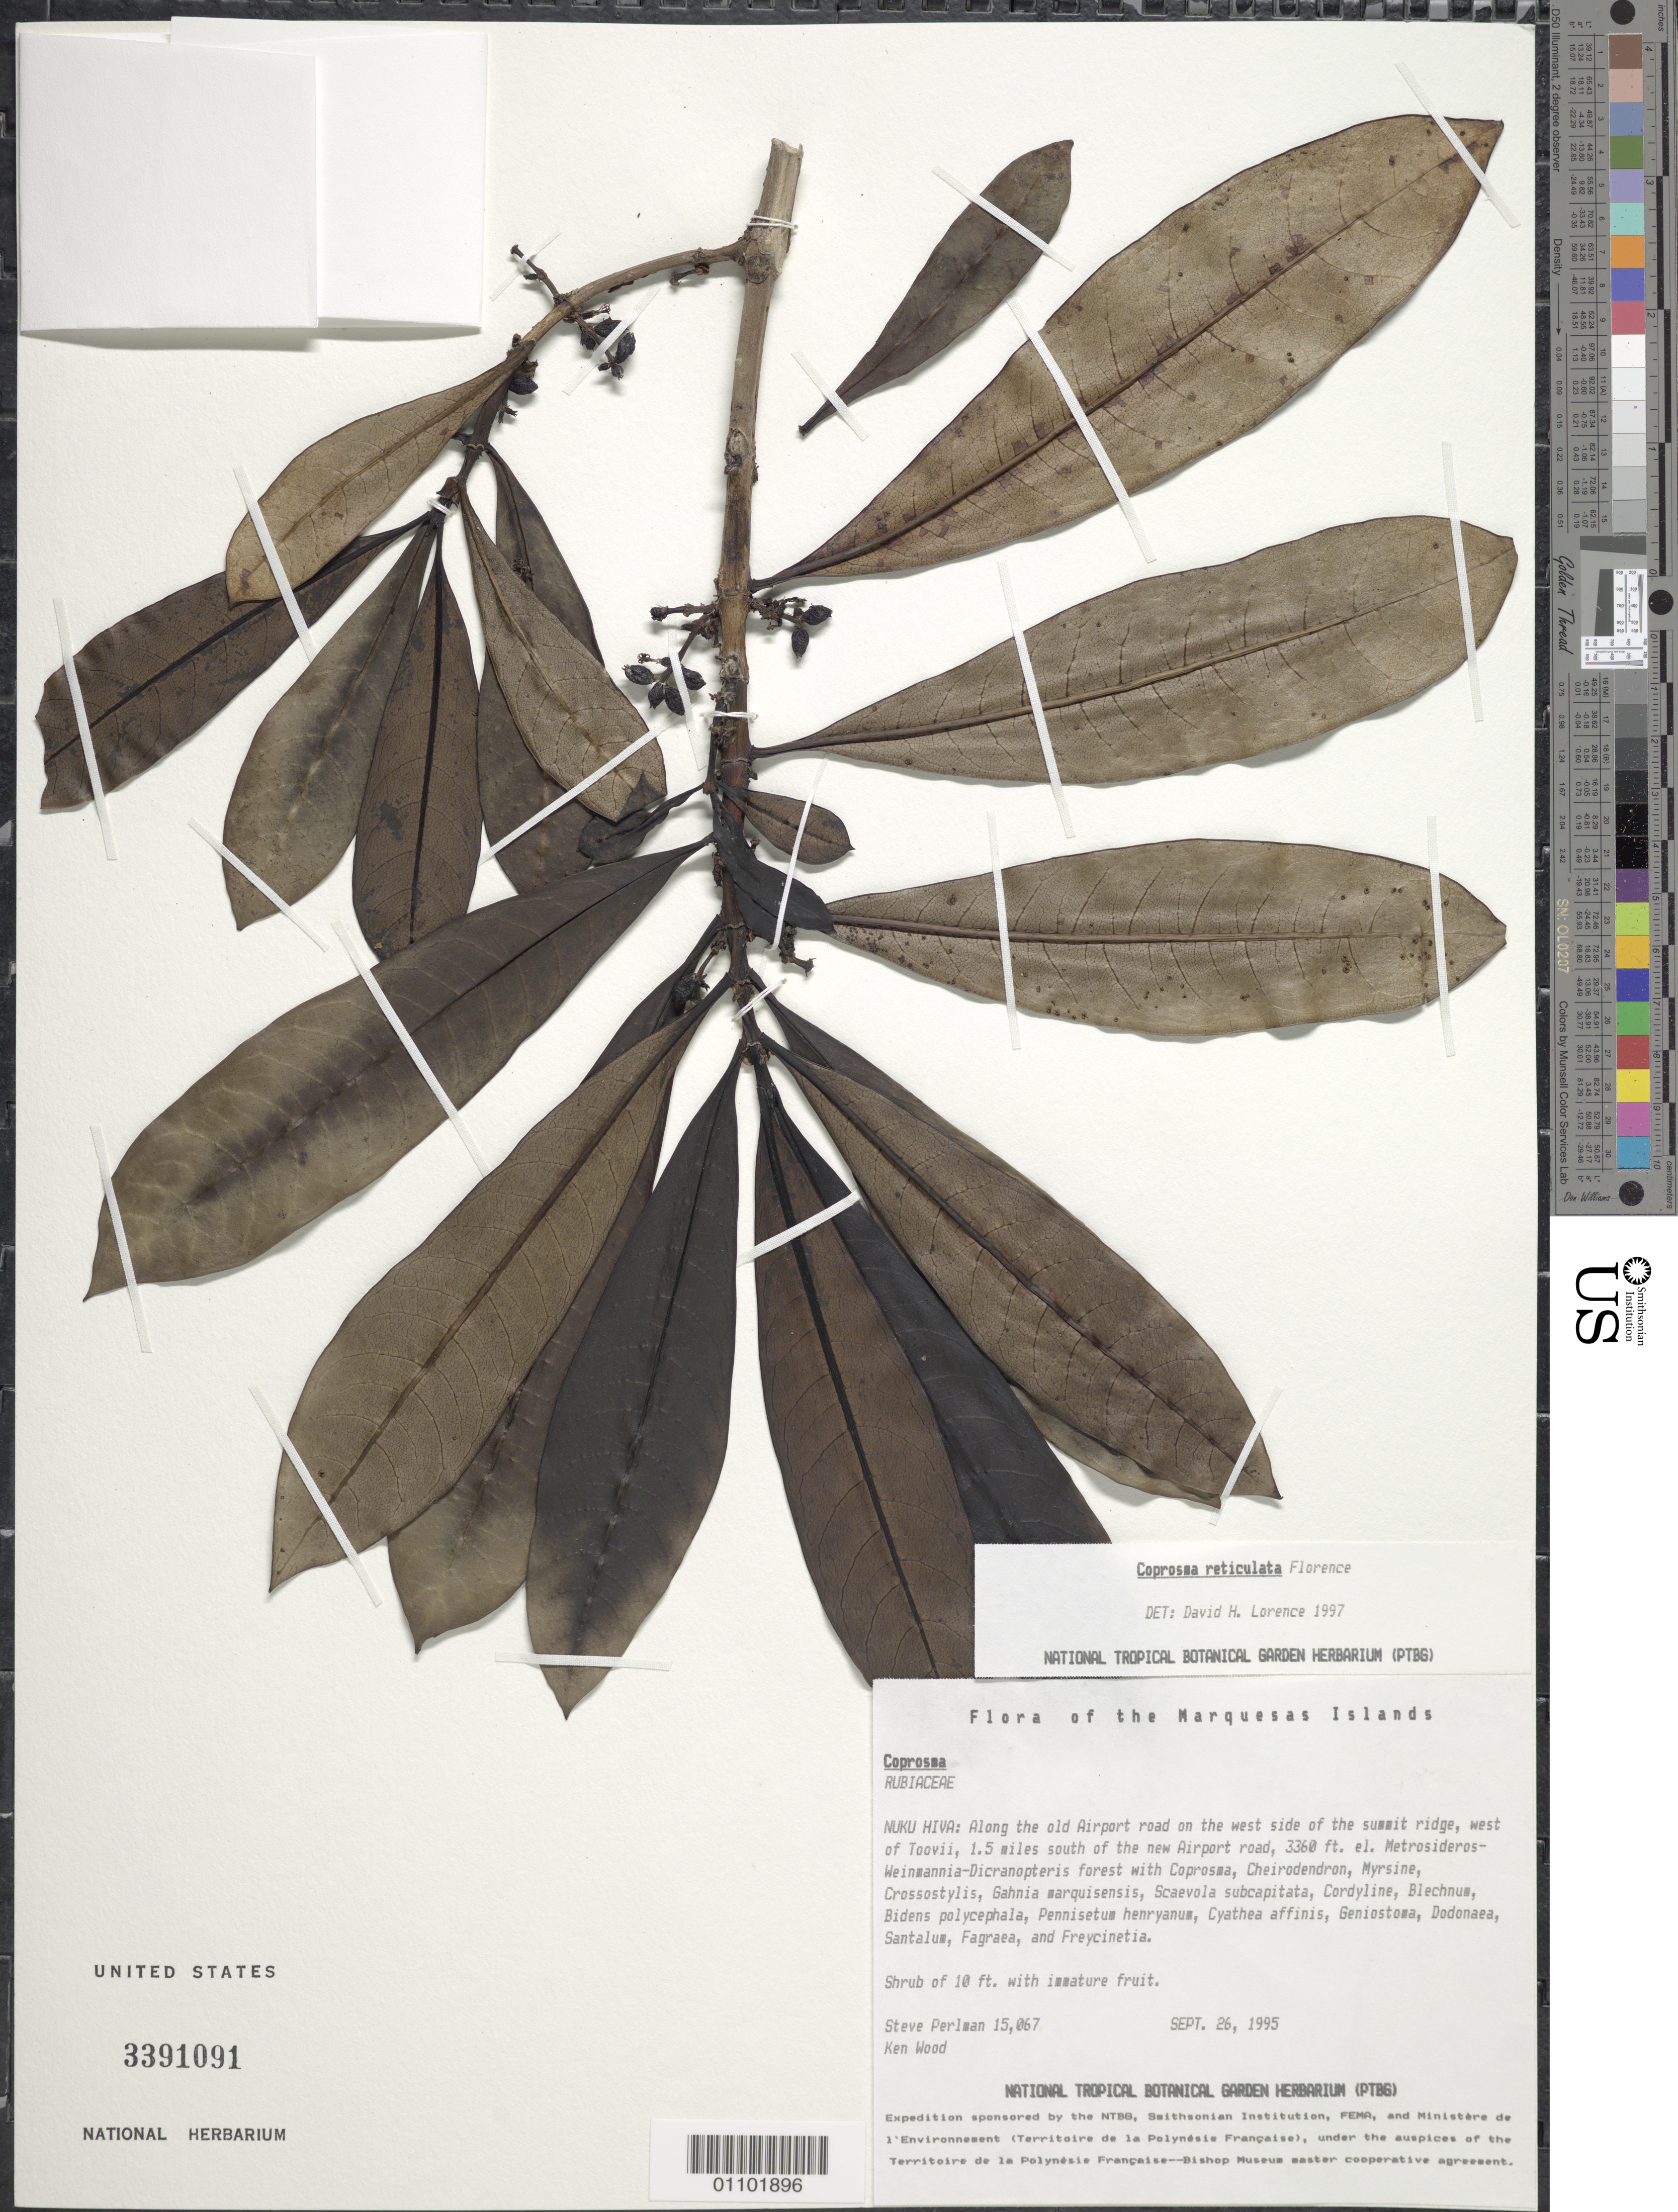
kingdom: Plantae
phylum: Tracheophyta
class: Magnoliopsida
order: Gentianales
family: Rubiaceae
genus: Coprosma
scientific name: Coprosma reticulata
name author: J. Florence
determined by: Lorence, David H., (PTBG), National Tropical Botanical Garden (UNITED STATES)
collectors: S. P. Perlman & K. R. Wood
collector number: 15067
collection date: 1995-09-26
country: French Polynesia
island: Nuku Hiva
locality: along old airport road on W side of summit ridge, W of Toovii, 1.5 miles S of New Airport road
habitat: In Metrosideros-Weinmannia-Dicranopteris forest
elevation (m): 1024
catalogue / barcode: US 3391091